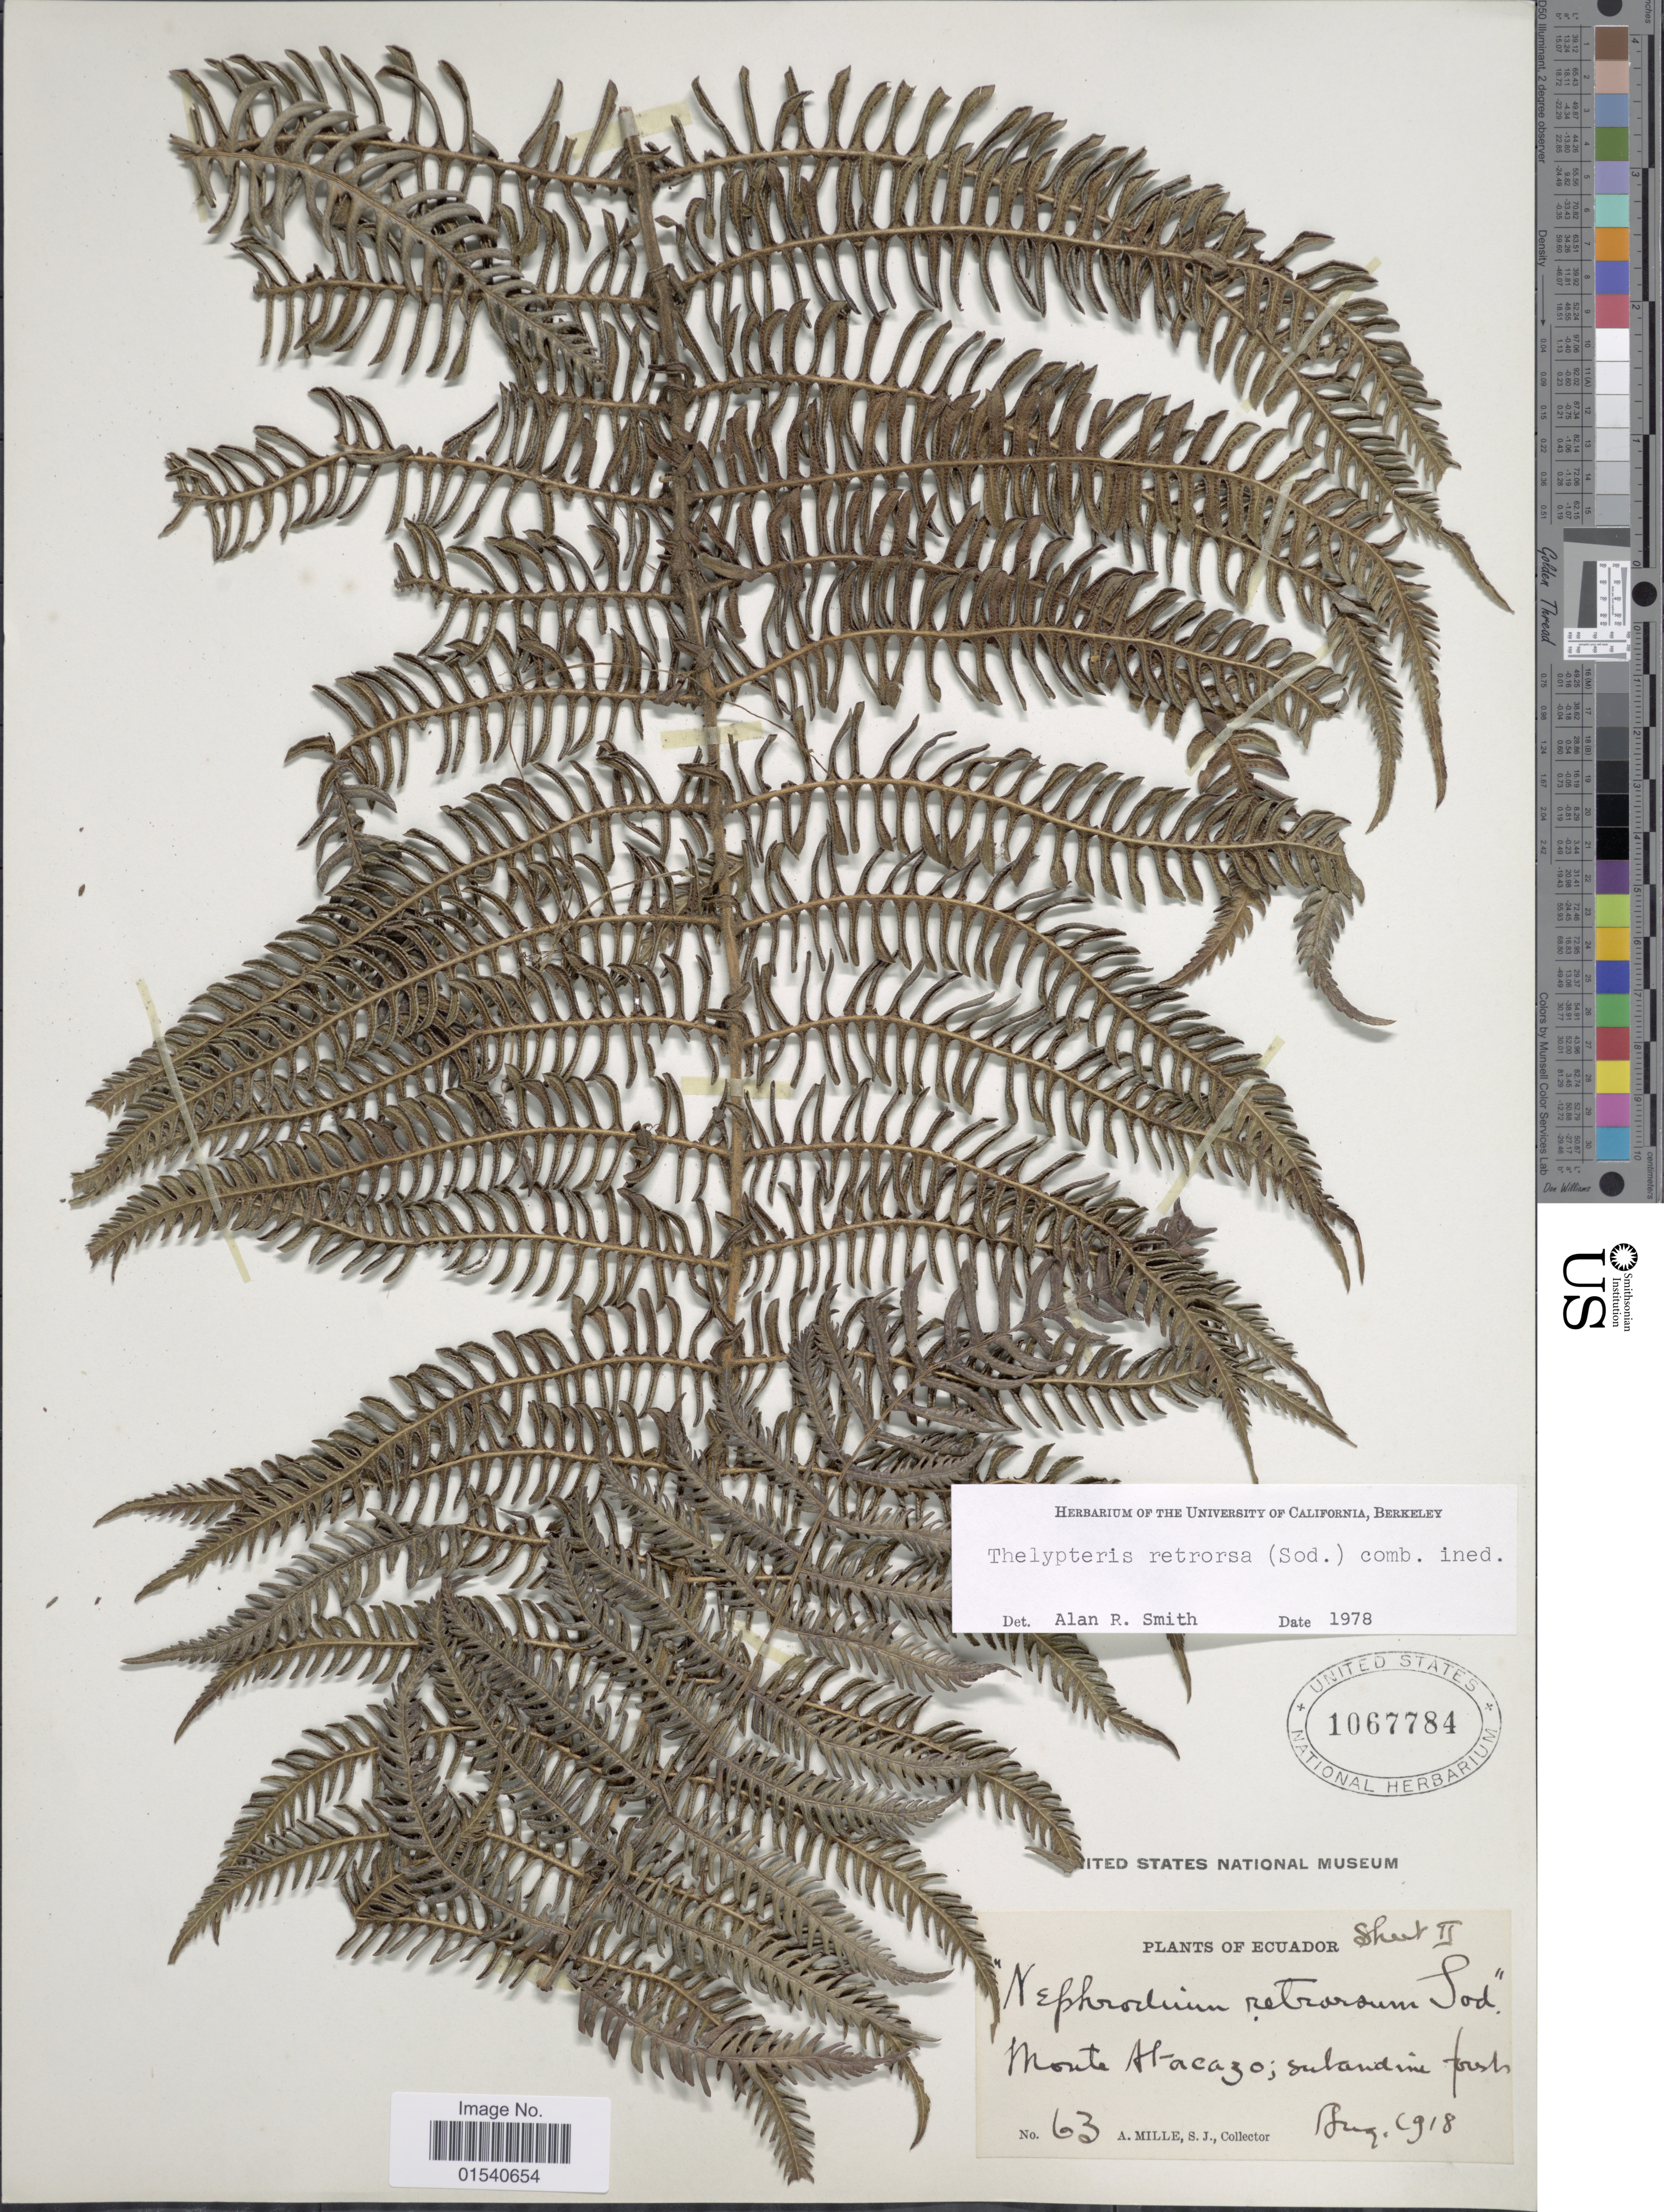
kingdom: Plantae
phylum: Tracheophyta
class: Polypodiopsida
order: Polypodiales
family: Thelypteridaceae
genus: Amauropelta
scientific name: Amauropelta pilosohispida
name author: (Hook.) A.R. Sm.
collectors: A. Mille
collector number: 63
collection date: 1918-08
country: Ecuador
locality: Monte Atacazo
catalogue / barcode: US 1067784